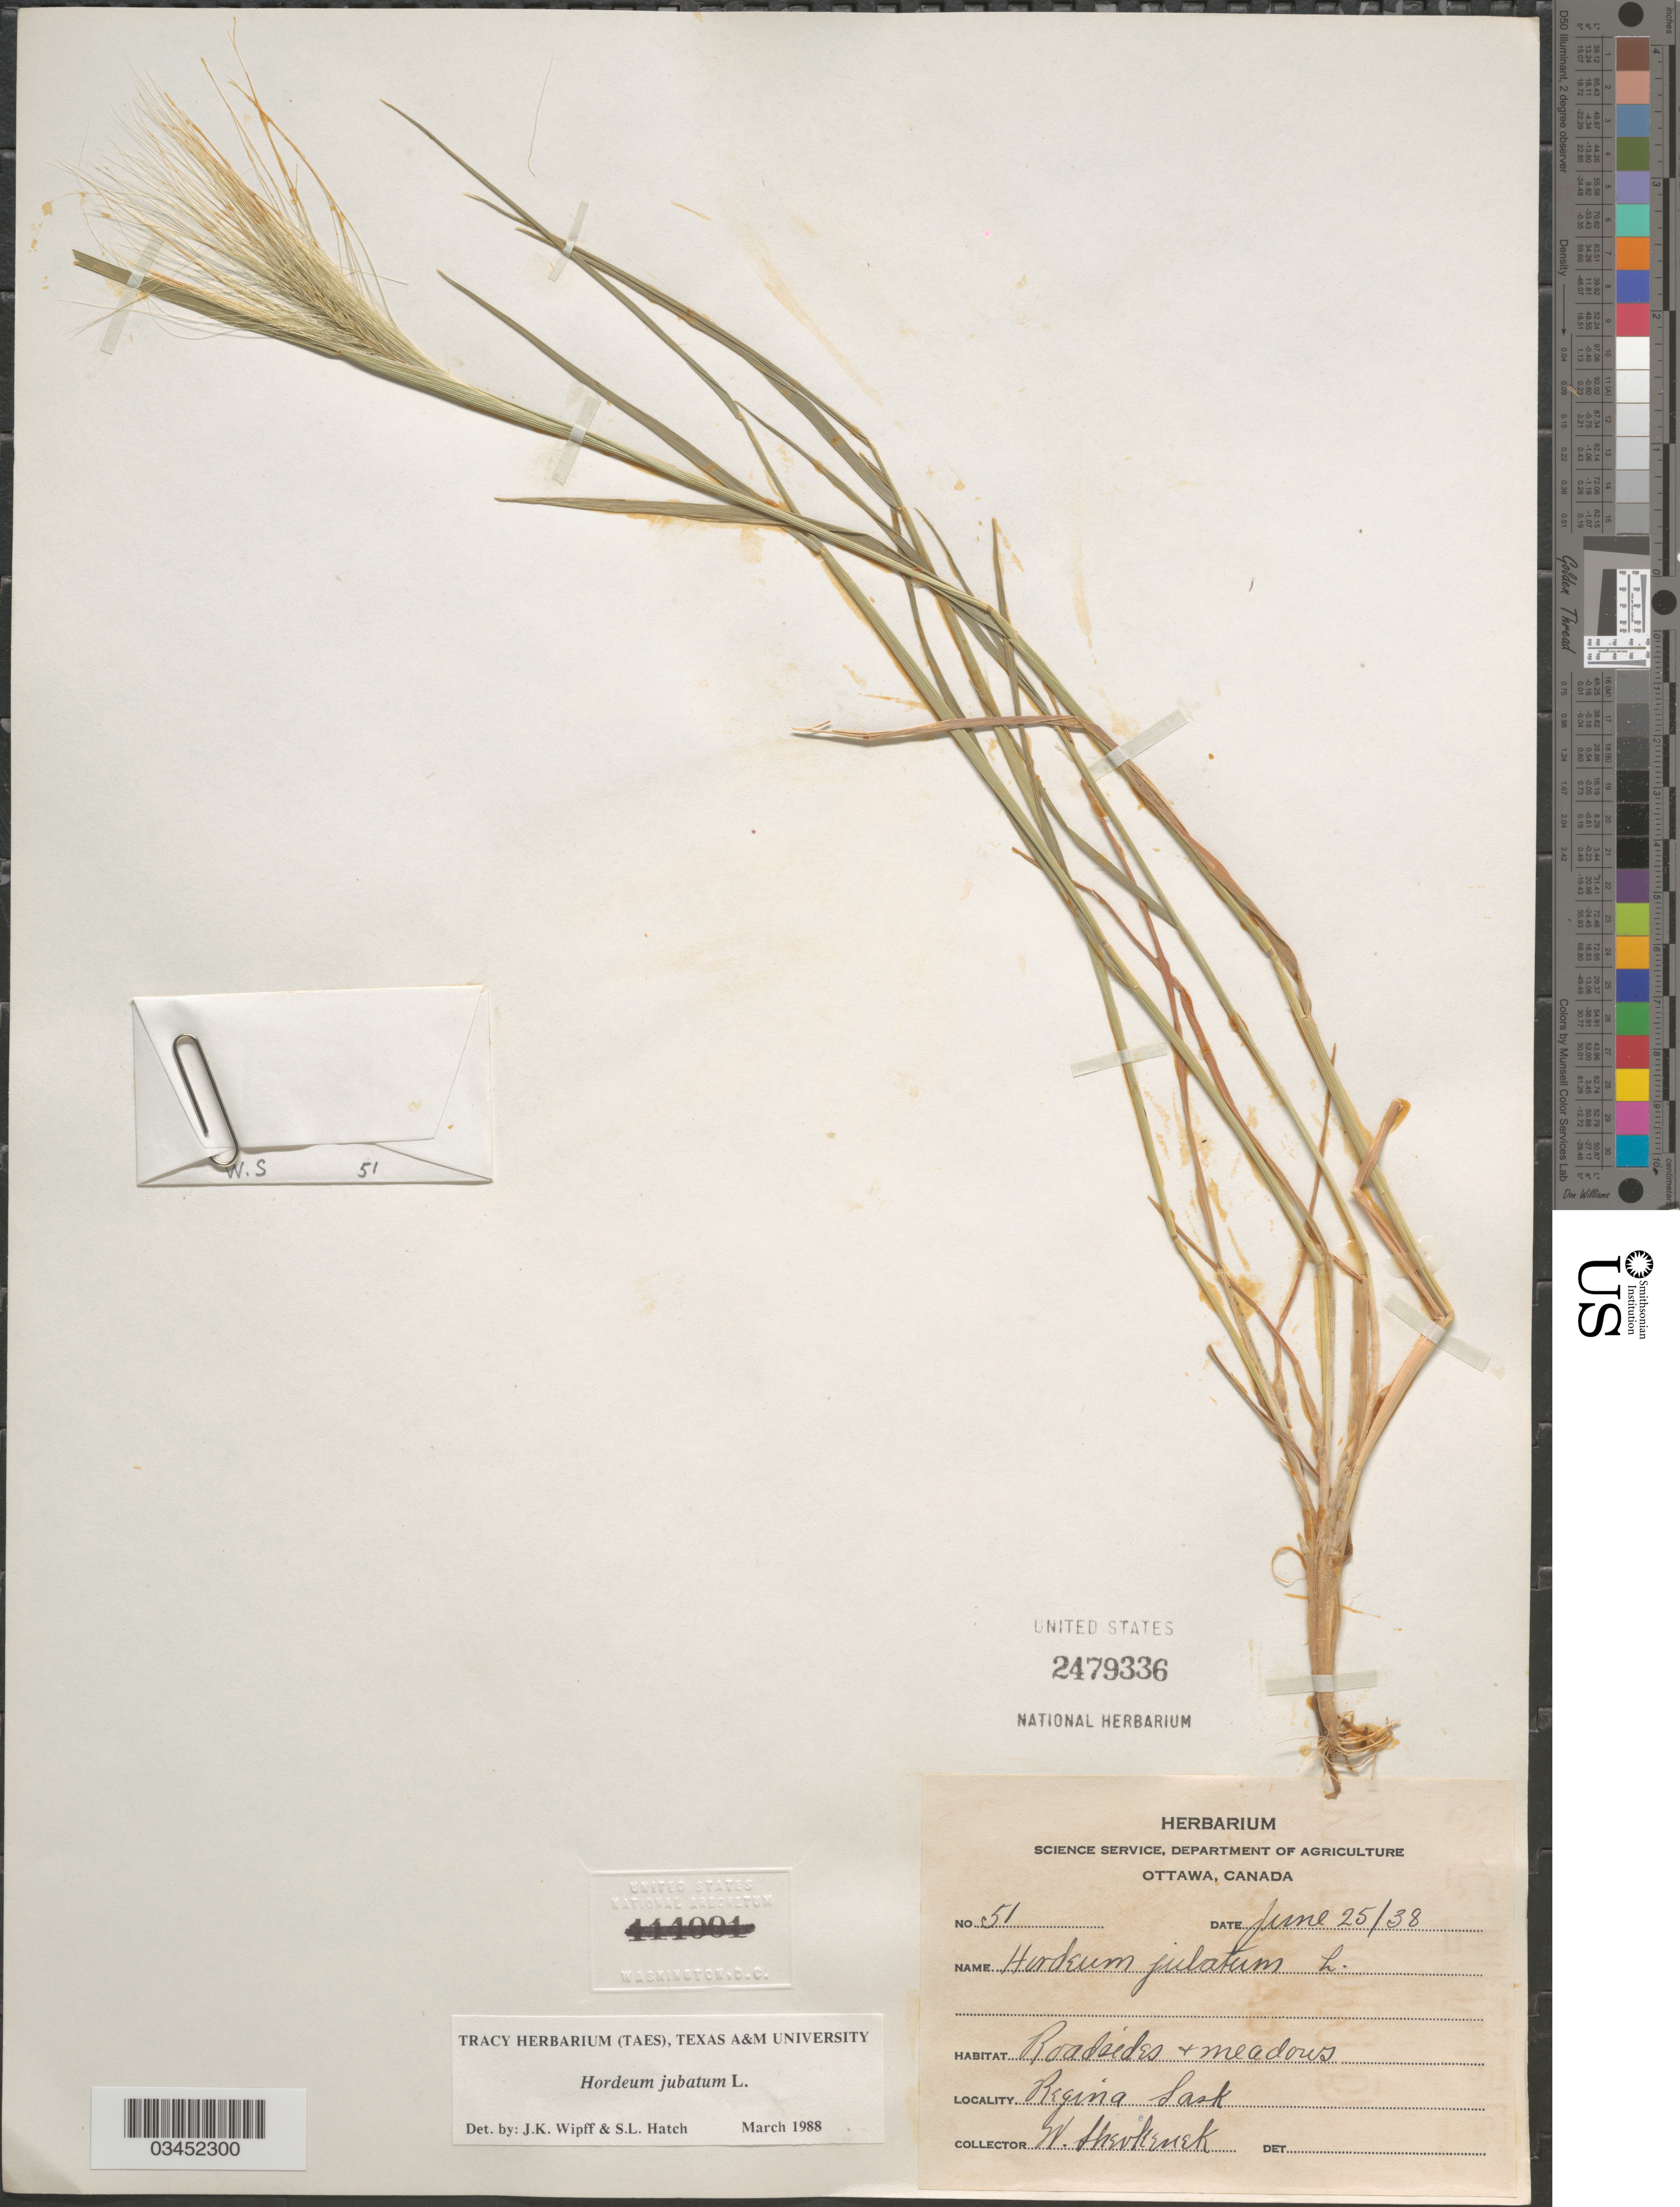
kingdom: Plantae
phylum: Tracheophyta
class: Liliopsida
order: Poales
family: Poaceae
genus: Hordeum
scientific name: Hordeum jubatum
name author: L.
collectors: W. Shevkenek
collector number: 51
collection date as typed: Transcribed d/m/y: 25/6/38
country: Canada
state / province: Saskatchewan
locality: Roadsides & meadows. Regina.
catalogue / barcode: US 2479336